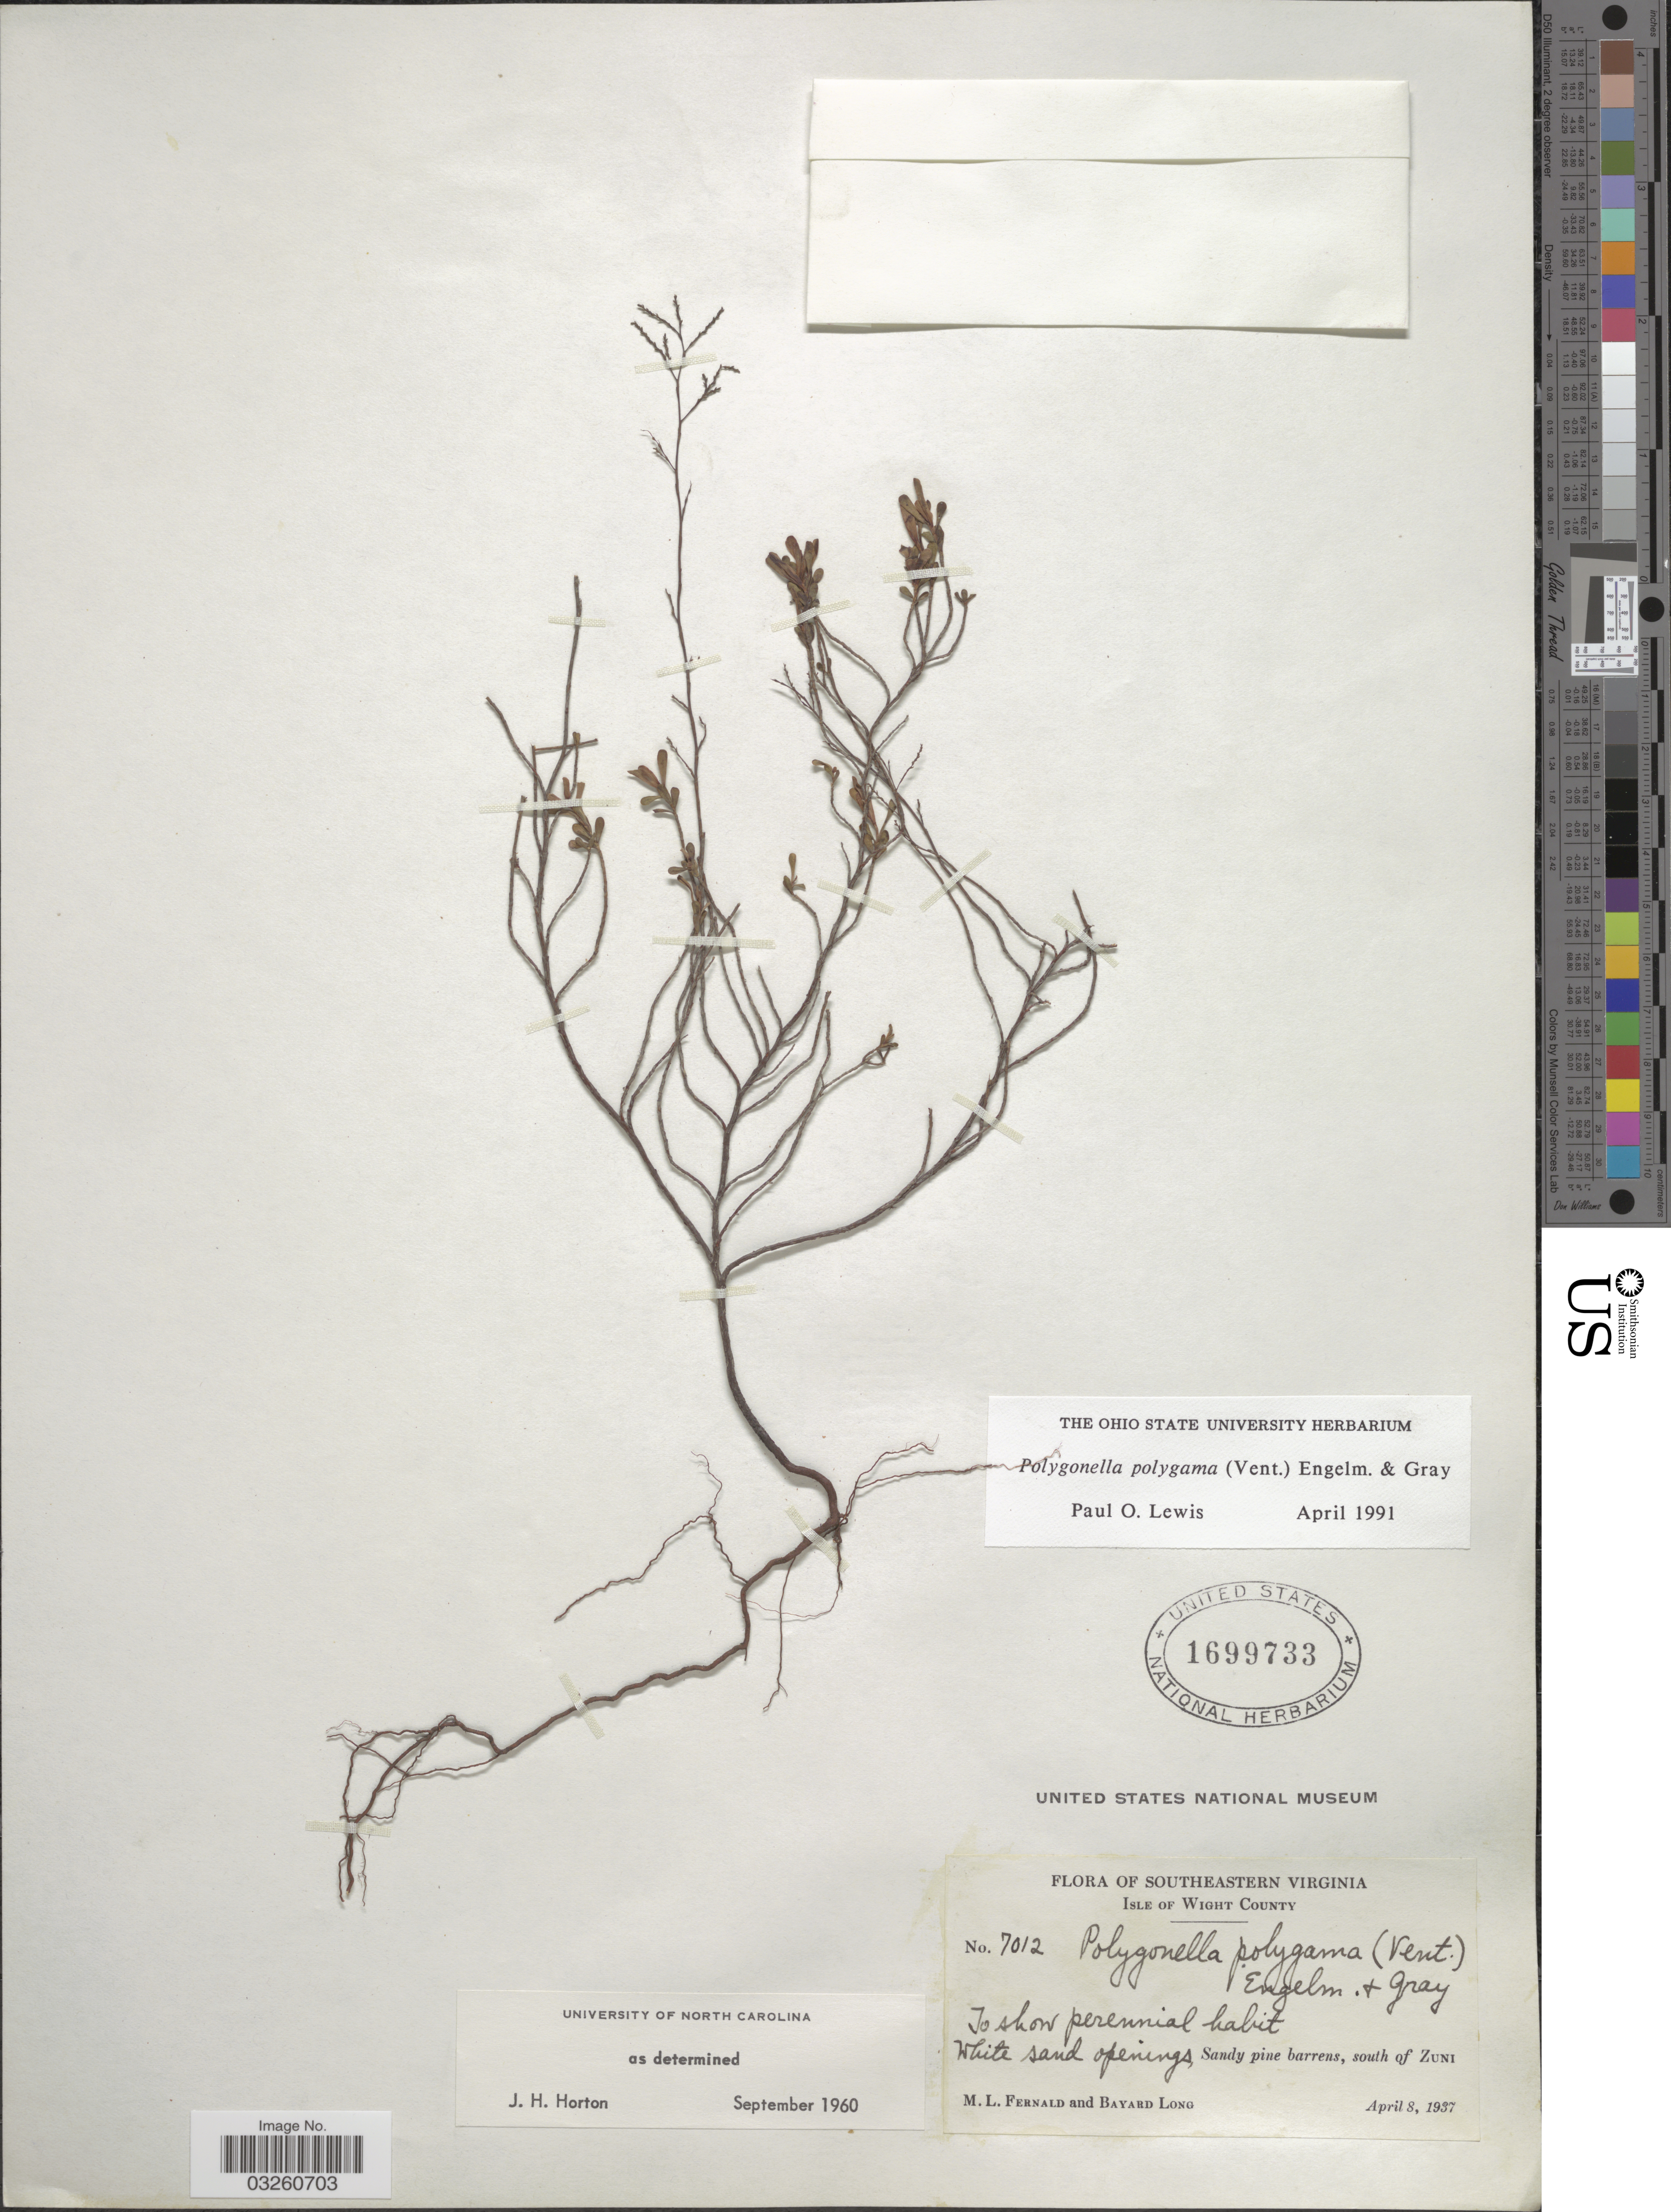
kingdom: Plantae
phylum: Tracheophyta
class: Magnoliopsida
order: Caryophyllales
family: Polygonaceae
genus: Polygonella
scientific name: Polygonella polygama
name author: (Vent.) Engelm. & A. Gray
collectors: M. L. Fernald & B. Long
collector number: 7012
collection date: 1937-04-08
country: United States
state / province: Virginia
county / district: Isle of Wight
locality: Southeastern Virginia. Isle of Wight County. Sandy pine barrens, south of Zuni.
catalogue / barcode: US 1699733